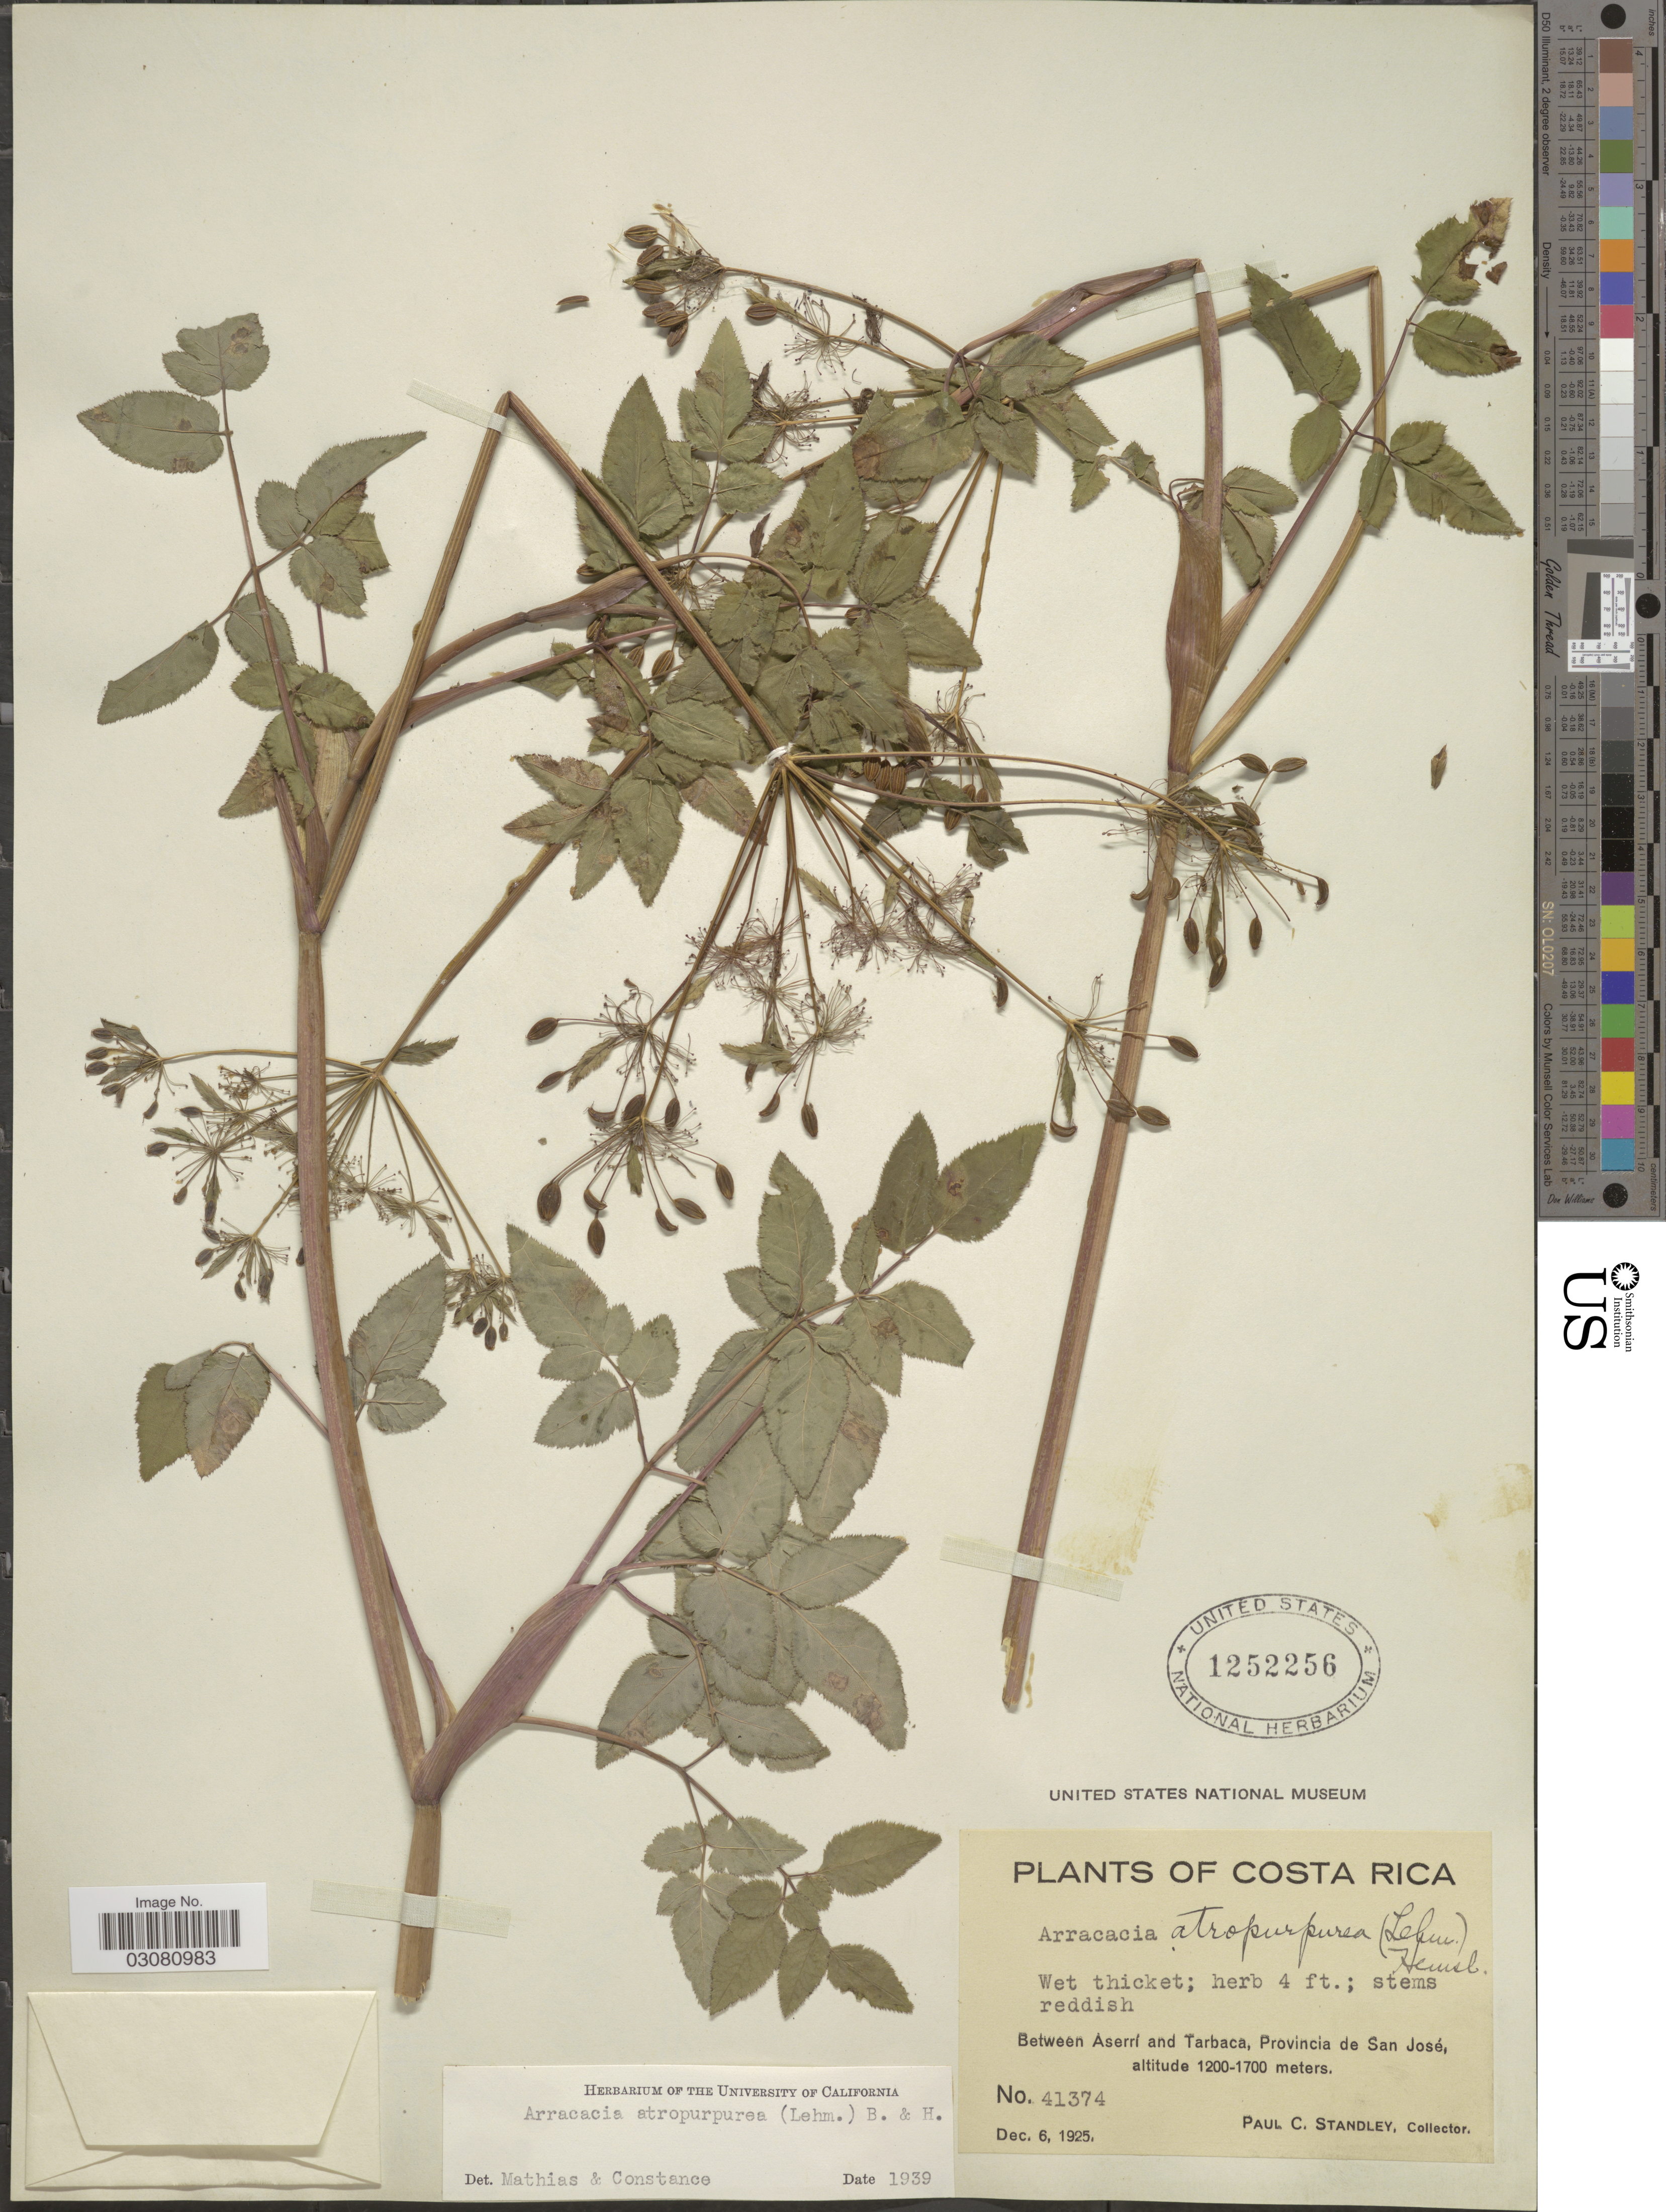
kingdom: Plantae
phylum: Tracheophyta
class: Magnoliopsida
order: Apiales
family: Apiaceae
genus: Arracacia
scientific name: Arracacia atropurpurea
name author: (Lehm.) Benth. & Hook. f. ex Hemsl.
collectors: P. C. Standley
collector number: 41374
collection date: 1925-12-06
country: Costa Rica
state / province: San José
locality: Between Aserrí and Tarbaca.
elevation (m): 1200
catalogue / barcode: US 1252256